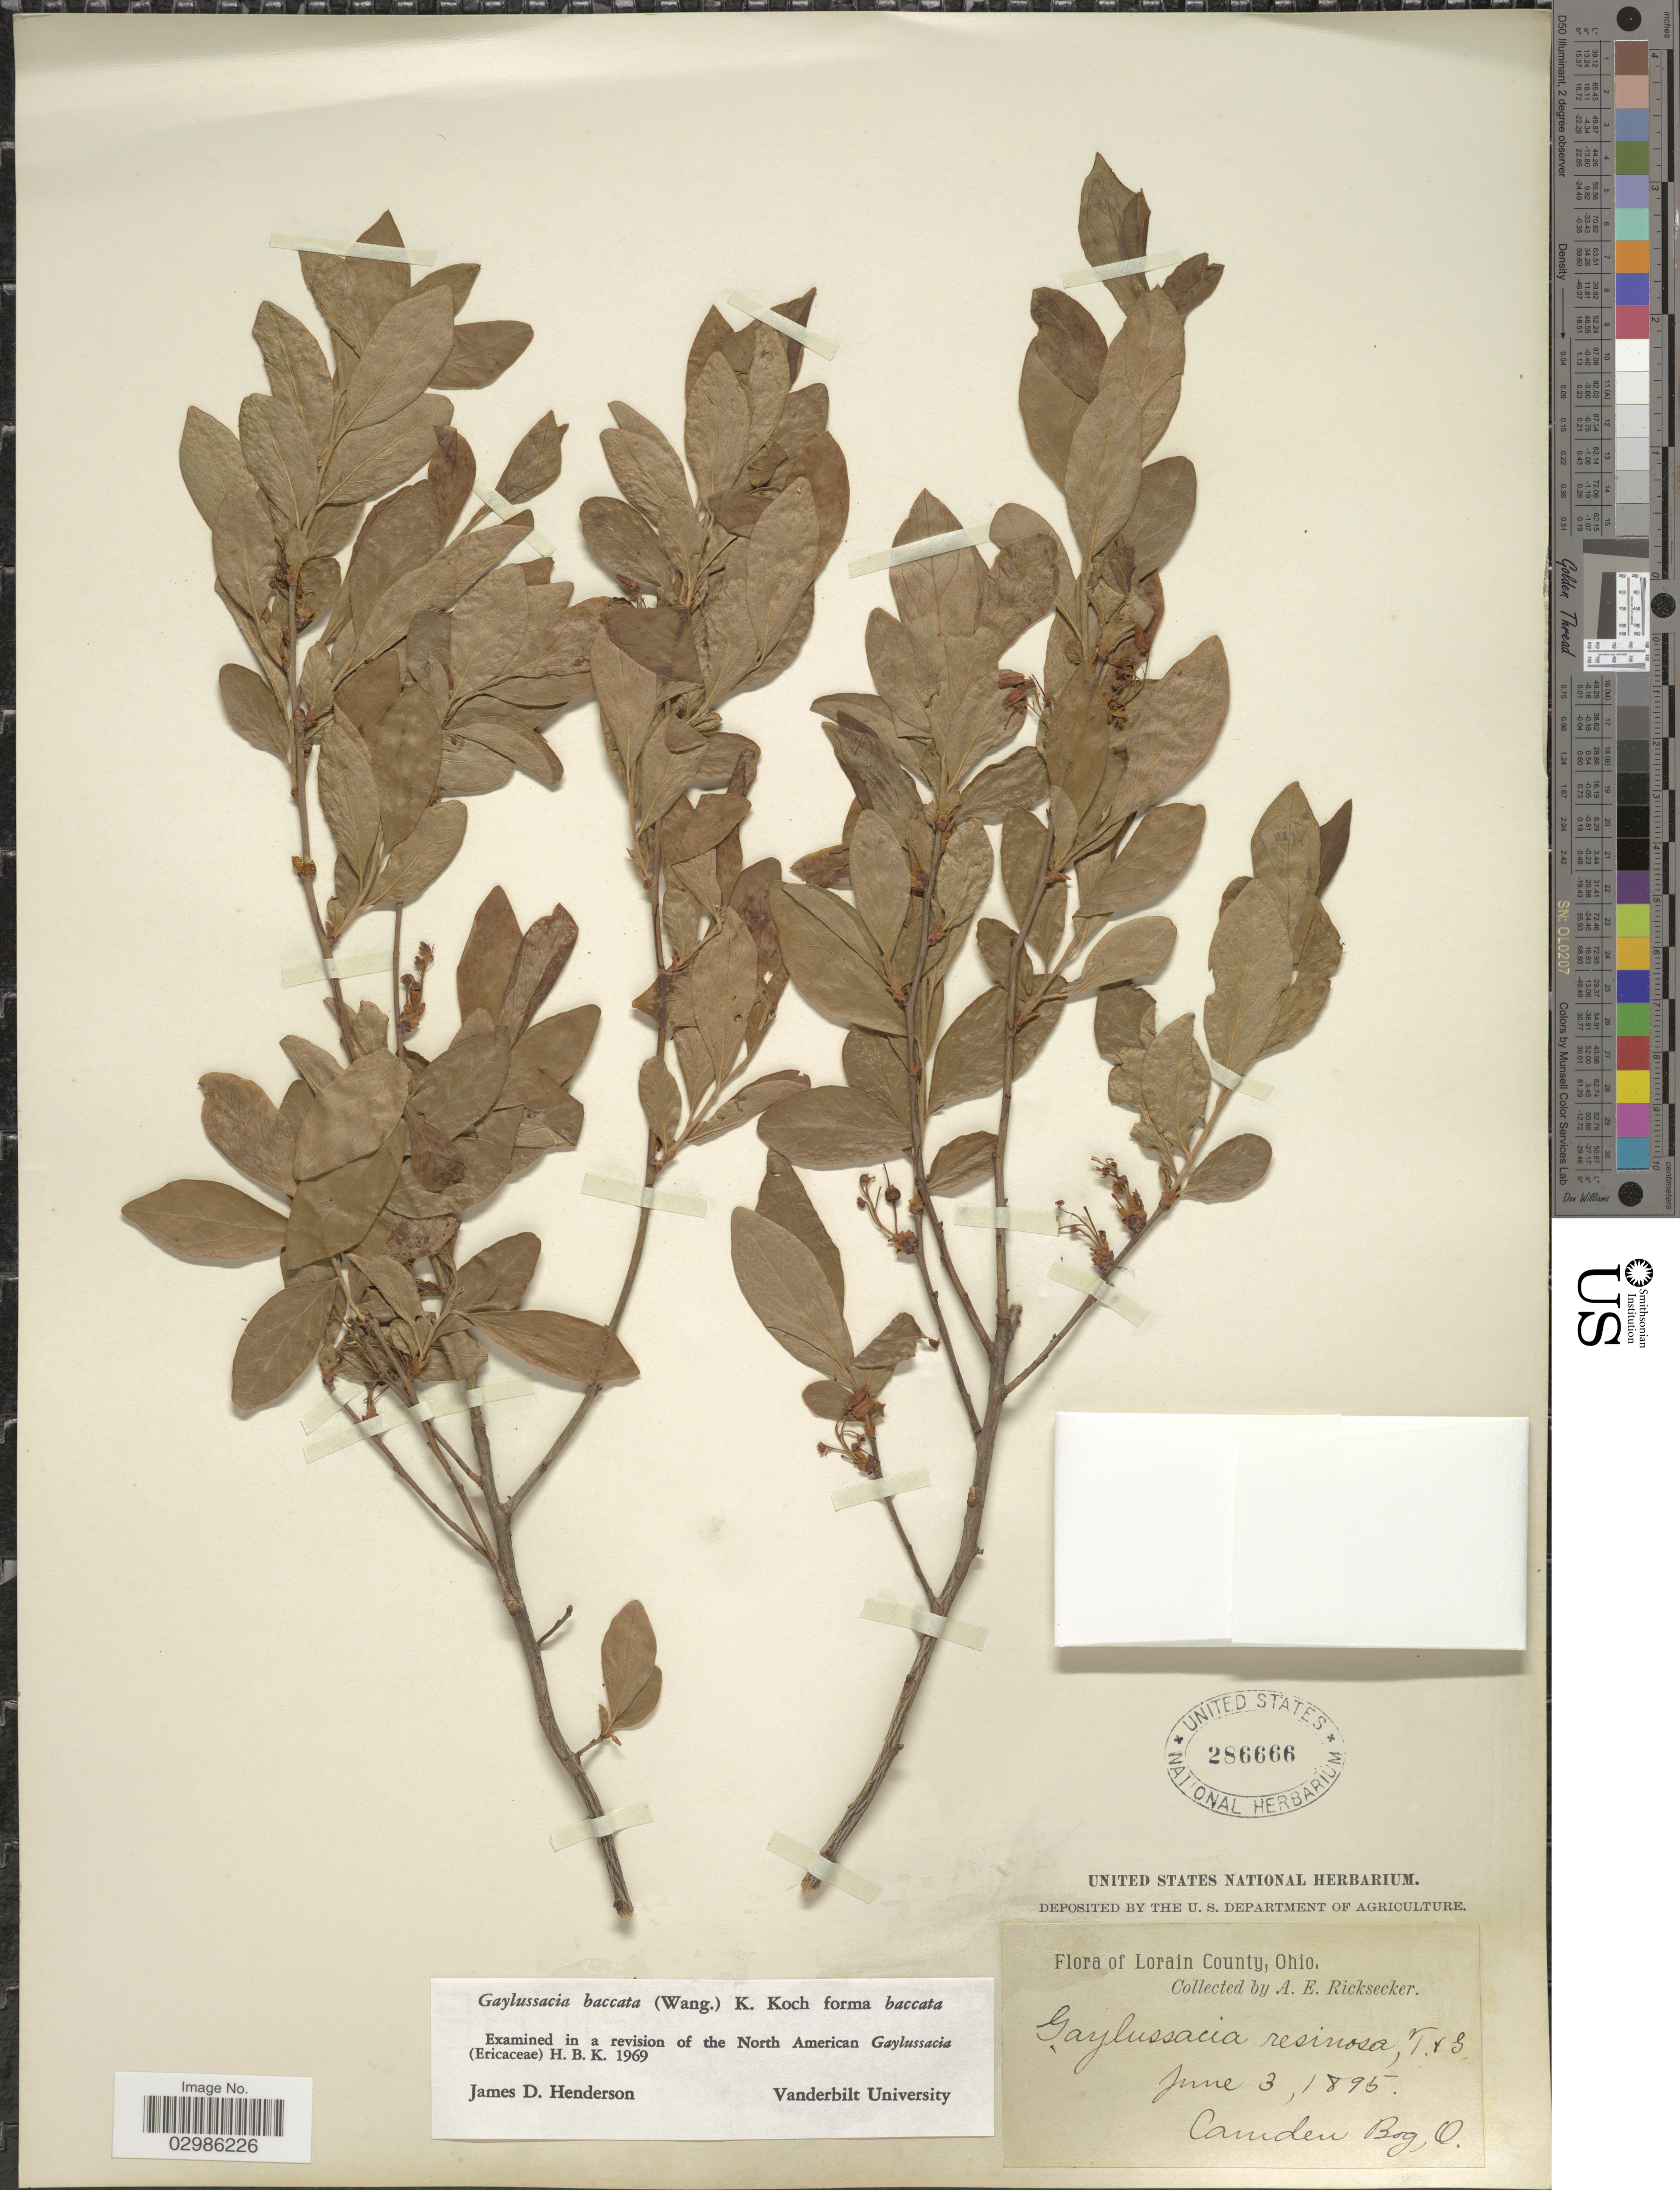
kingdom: Plantae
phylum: Tracheophyta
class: Magnoliopsida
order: Ericales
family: Ericaceae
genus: Gaylussacia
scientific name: Gaylussacia baccata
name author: (Wangenh.) K. Koch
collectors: A. E. Ricksecker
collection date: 1895-06-03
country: United States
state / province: Ohio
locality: Lorain County, Camden Bog.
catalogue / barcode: US 286666